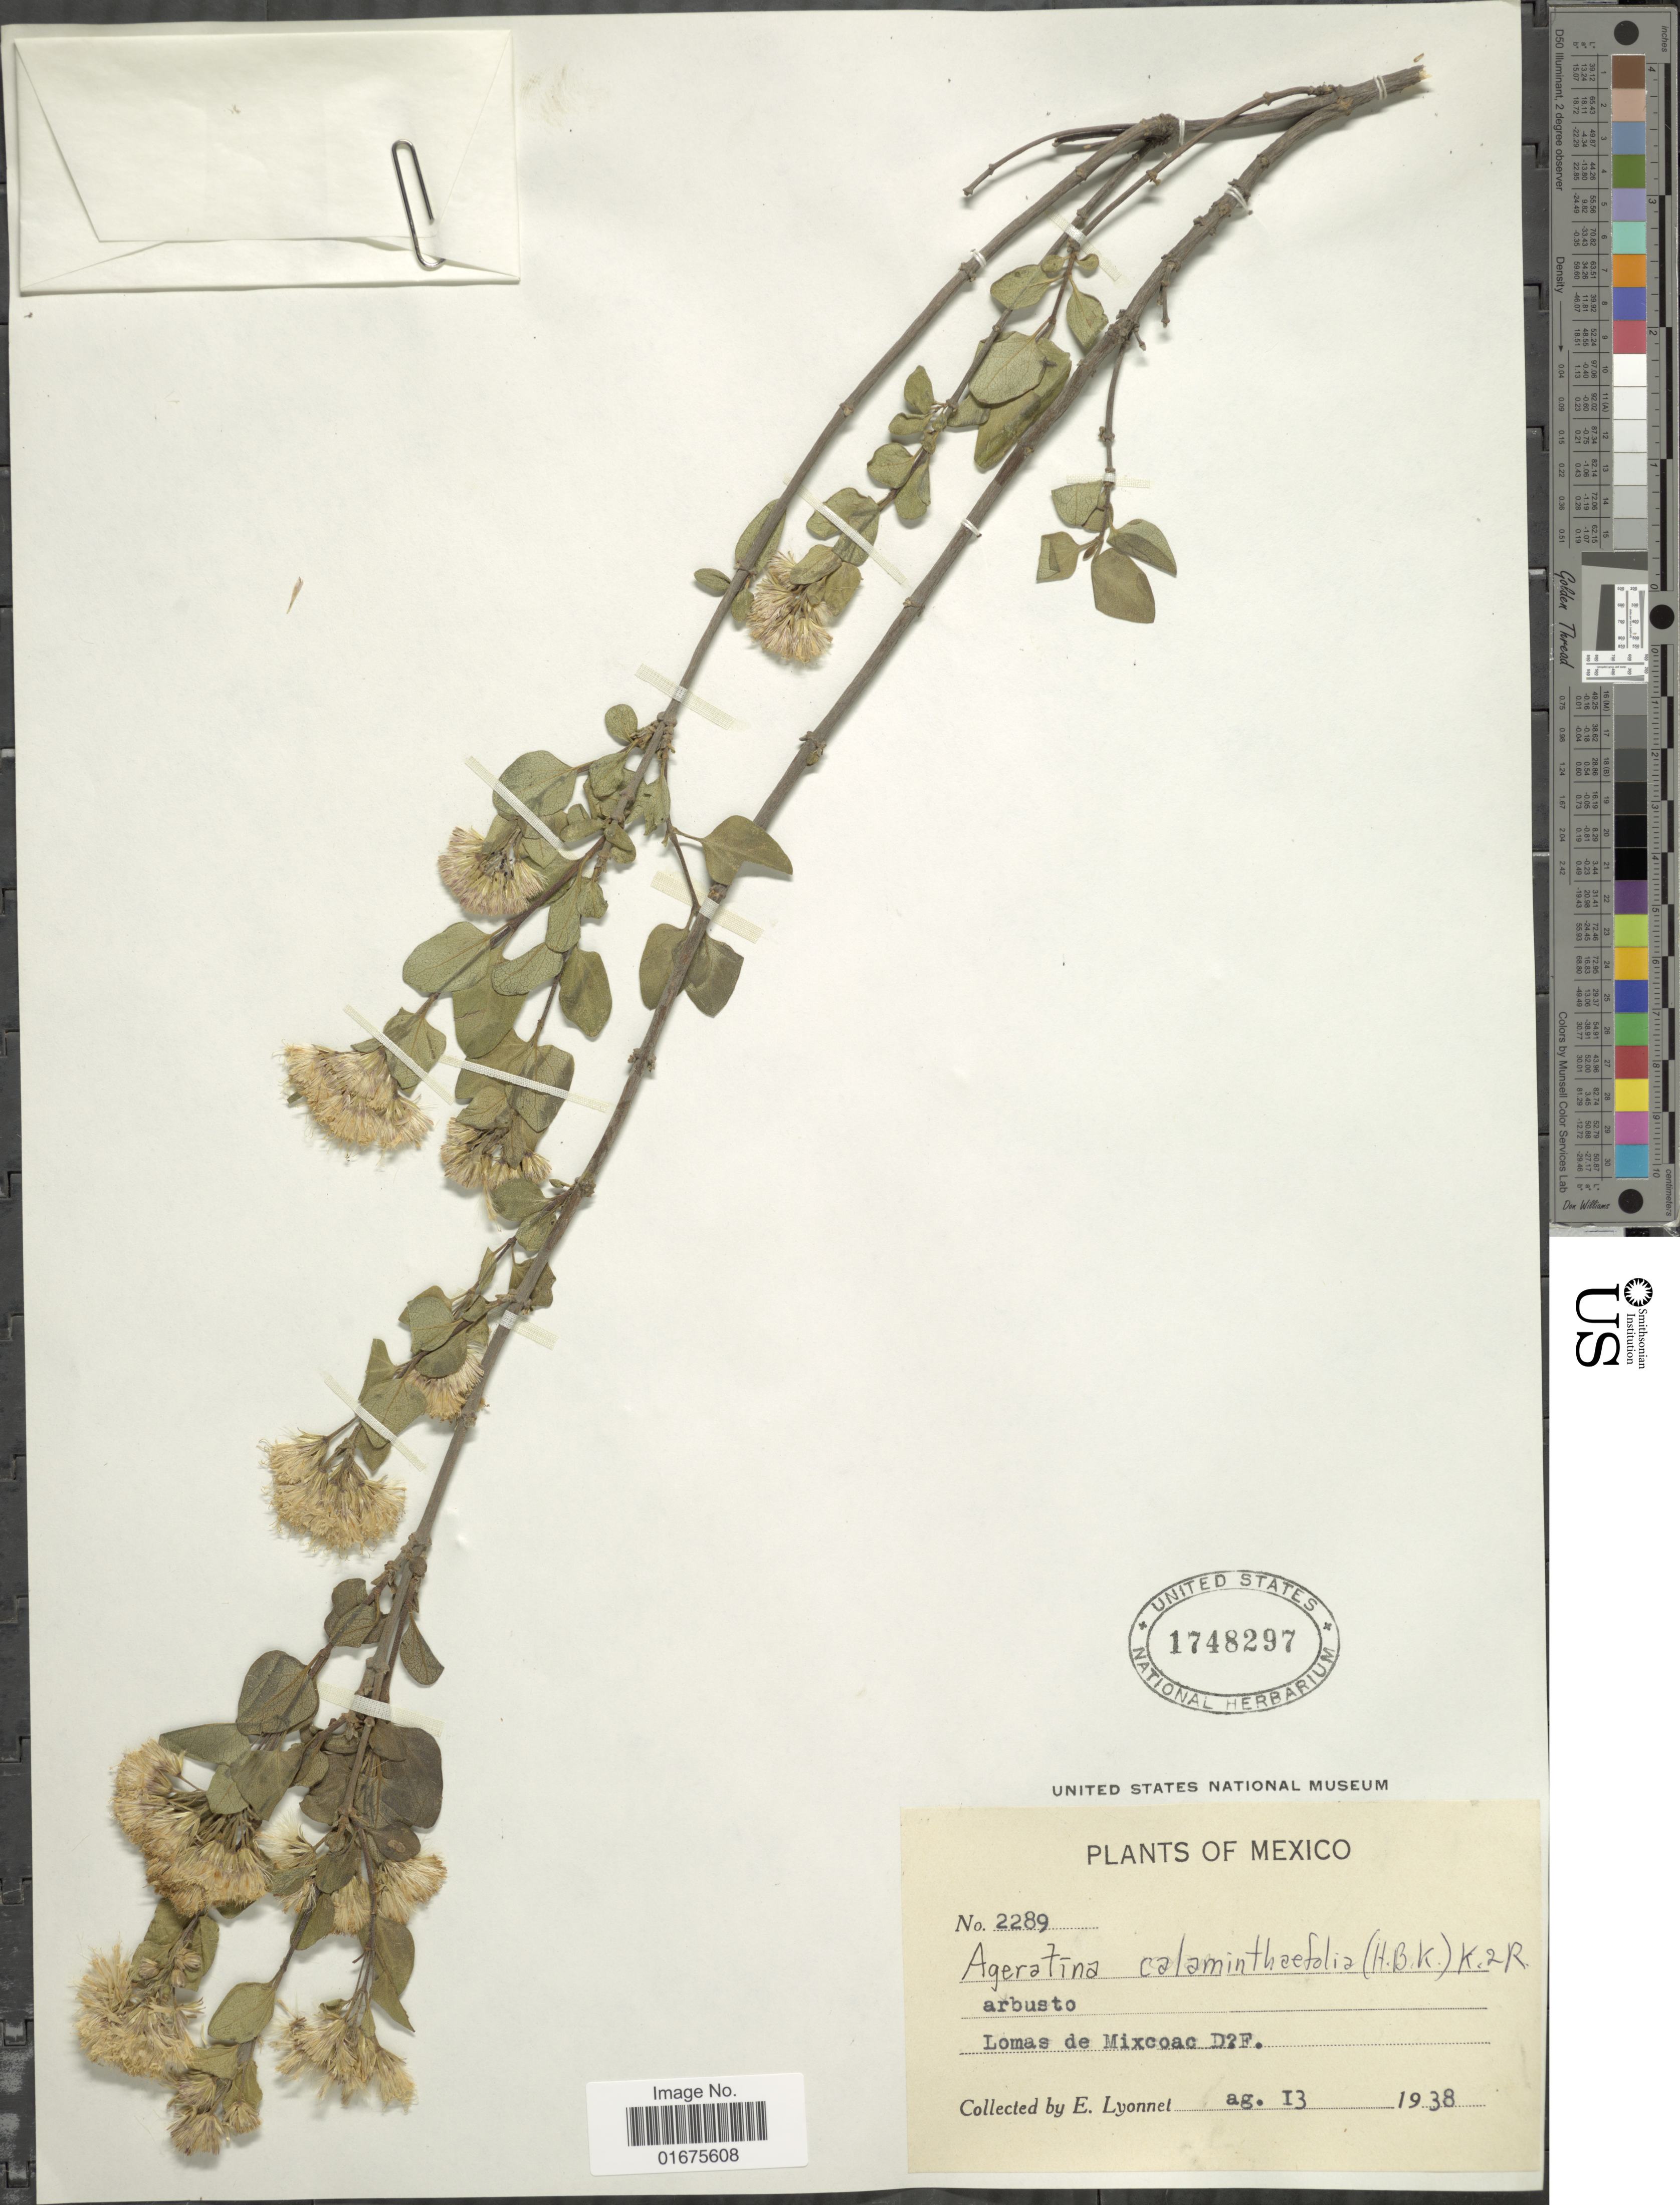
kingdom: Plantae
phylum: Tracheophyta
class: Magnoliopsida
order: Asterales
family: Asteraceae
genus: Ageratina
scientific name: Ageratina calaminthaefolia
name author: (Kunth) R.M. King & H. Rob.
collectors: E. Lyonnet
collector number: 2289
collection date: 1938-08-13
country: Mexico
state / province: Distrito Federal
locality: Lomas de Mixcoac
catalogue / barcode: US 1748297